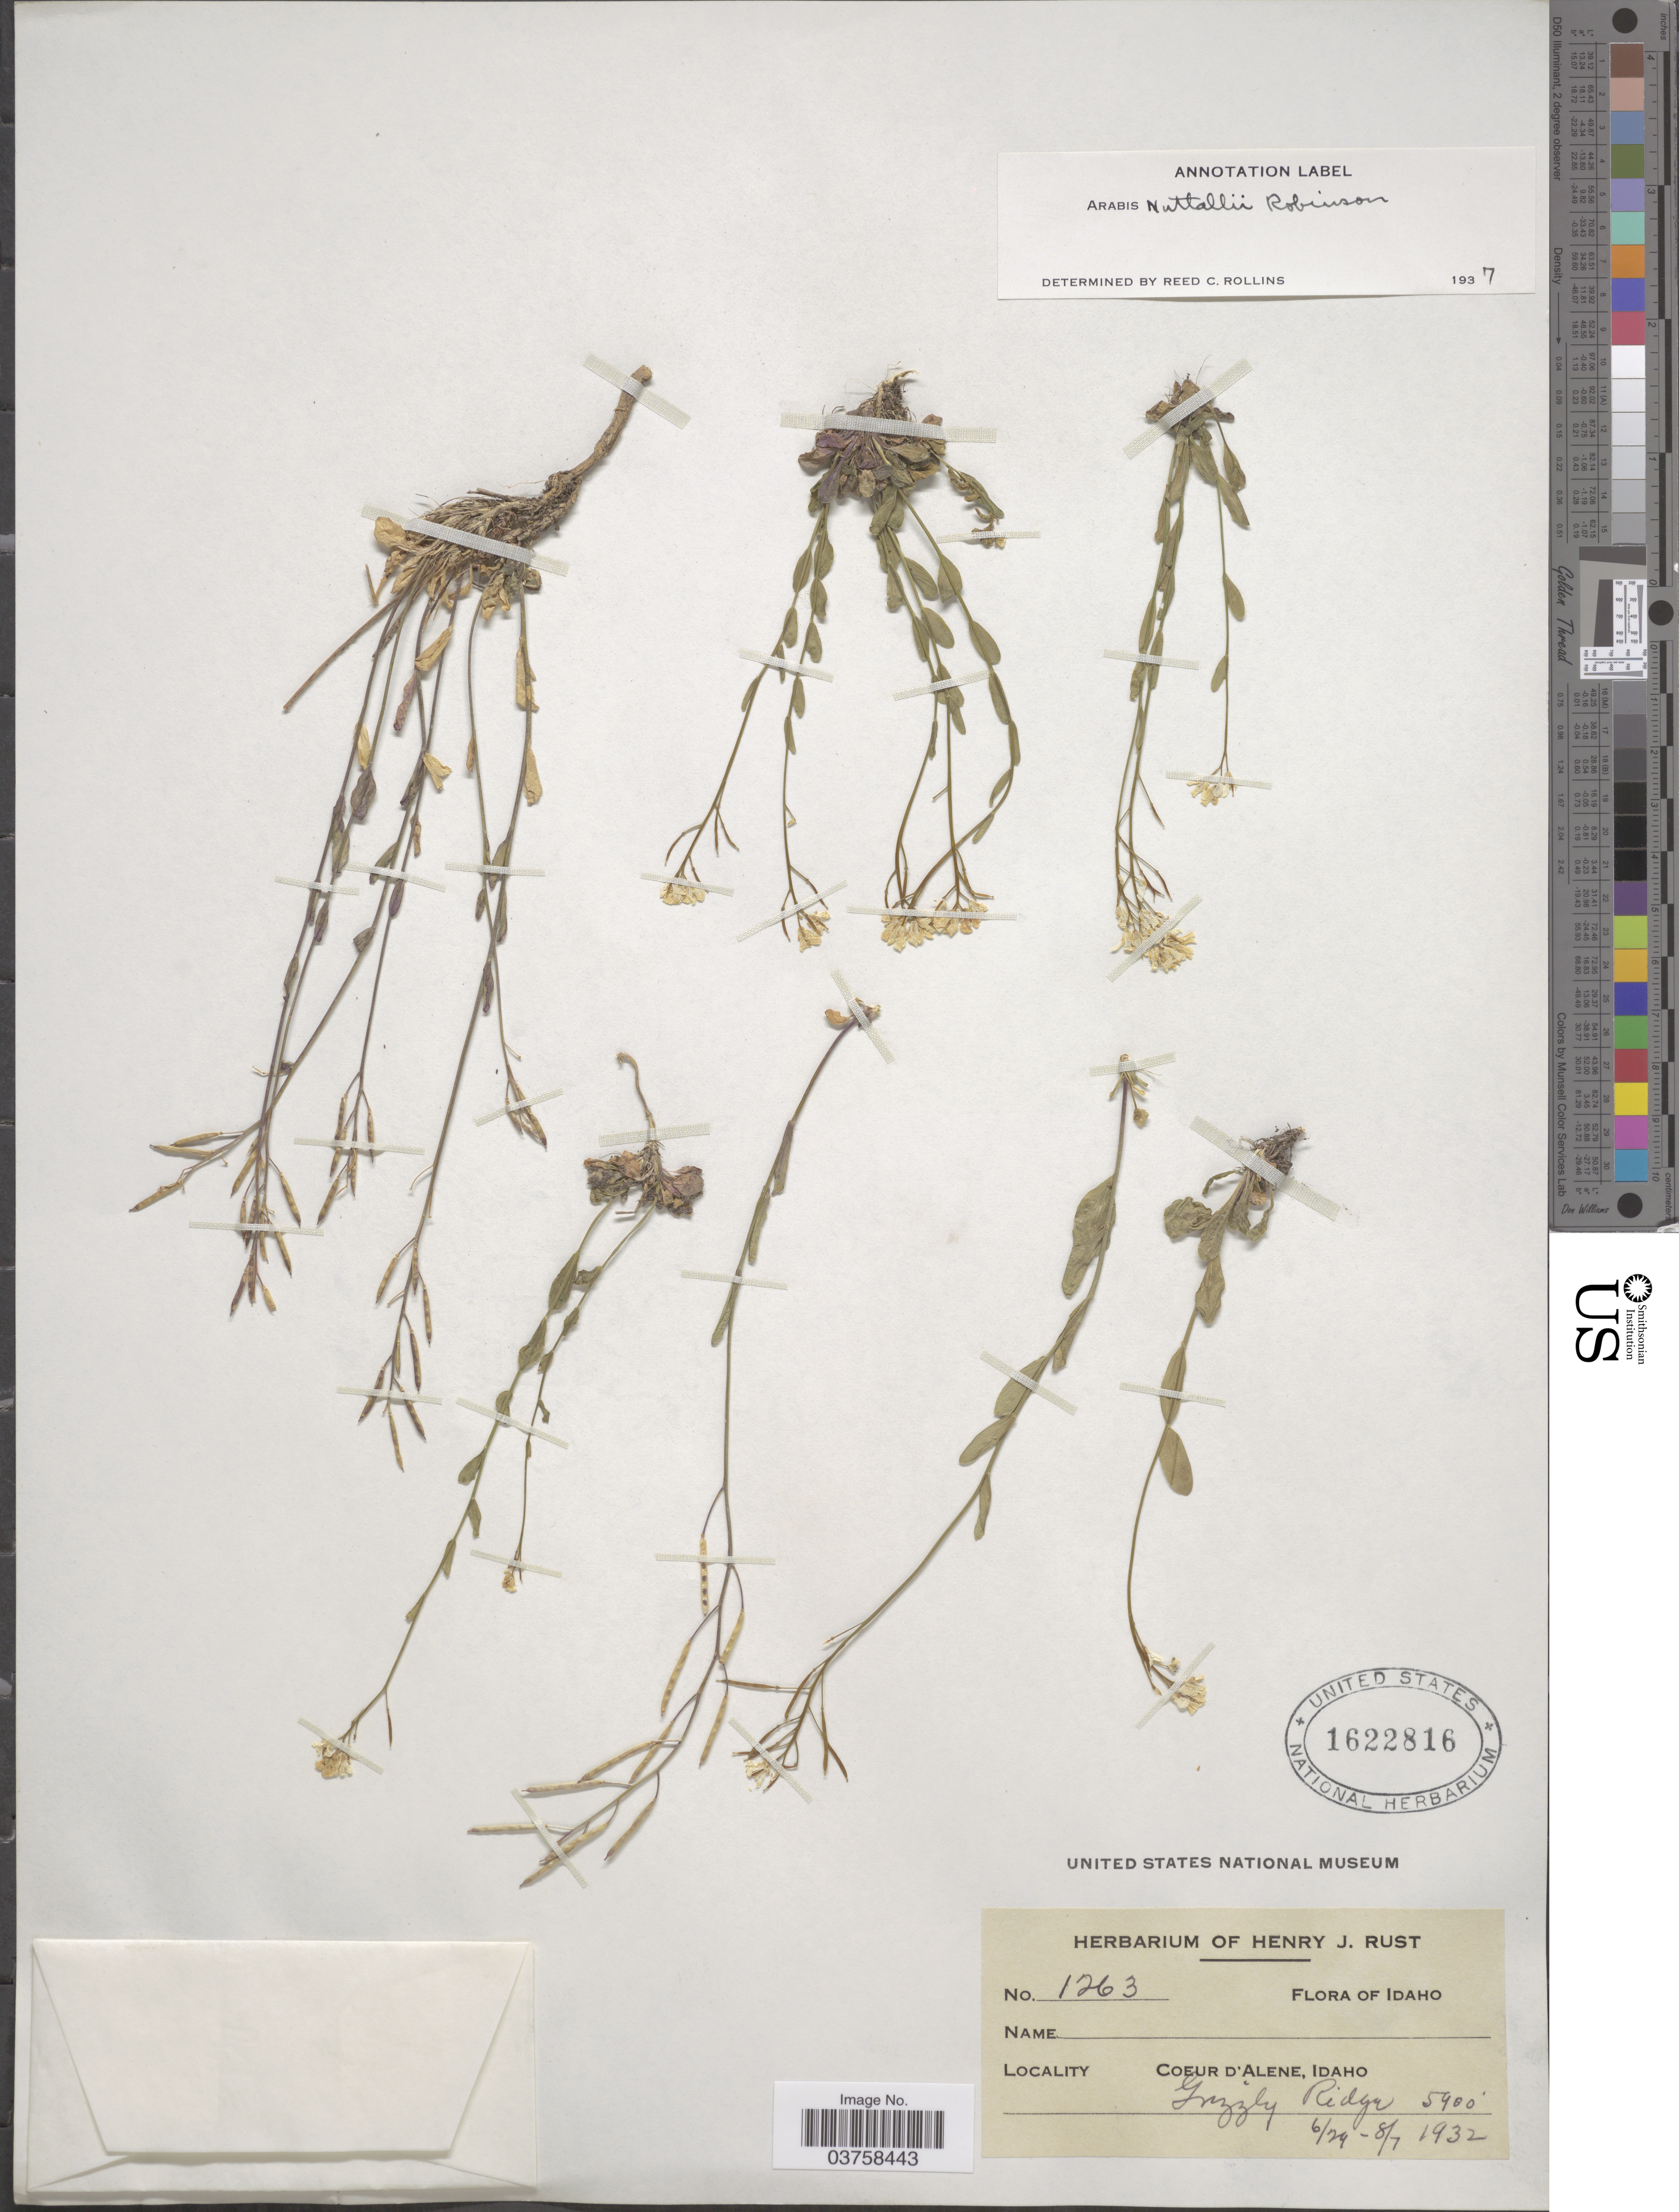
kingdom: Plantae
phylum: Tracheophyta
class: Magnoliopsida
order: Brassicales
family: Brassicaceae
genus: Arabis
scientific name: Arabis nuttallii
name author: B.L. Rob.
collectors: ex herb. Henry J. Rust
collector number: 1263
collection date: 1932-06-29/1932-07-08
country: United States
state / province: Idaho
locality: Coeur d'Alene. Grizzly Ridge.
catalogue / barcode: US 1622816